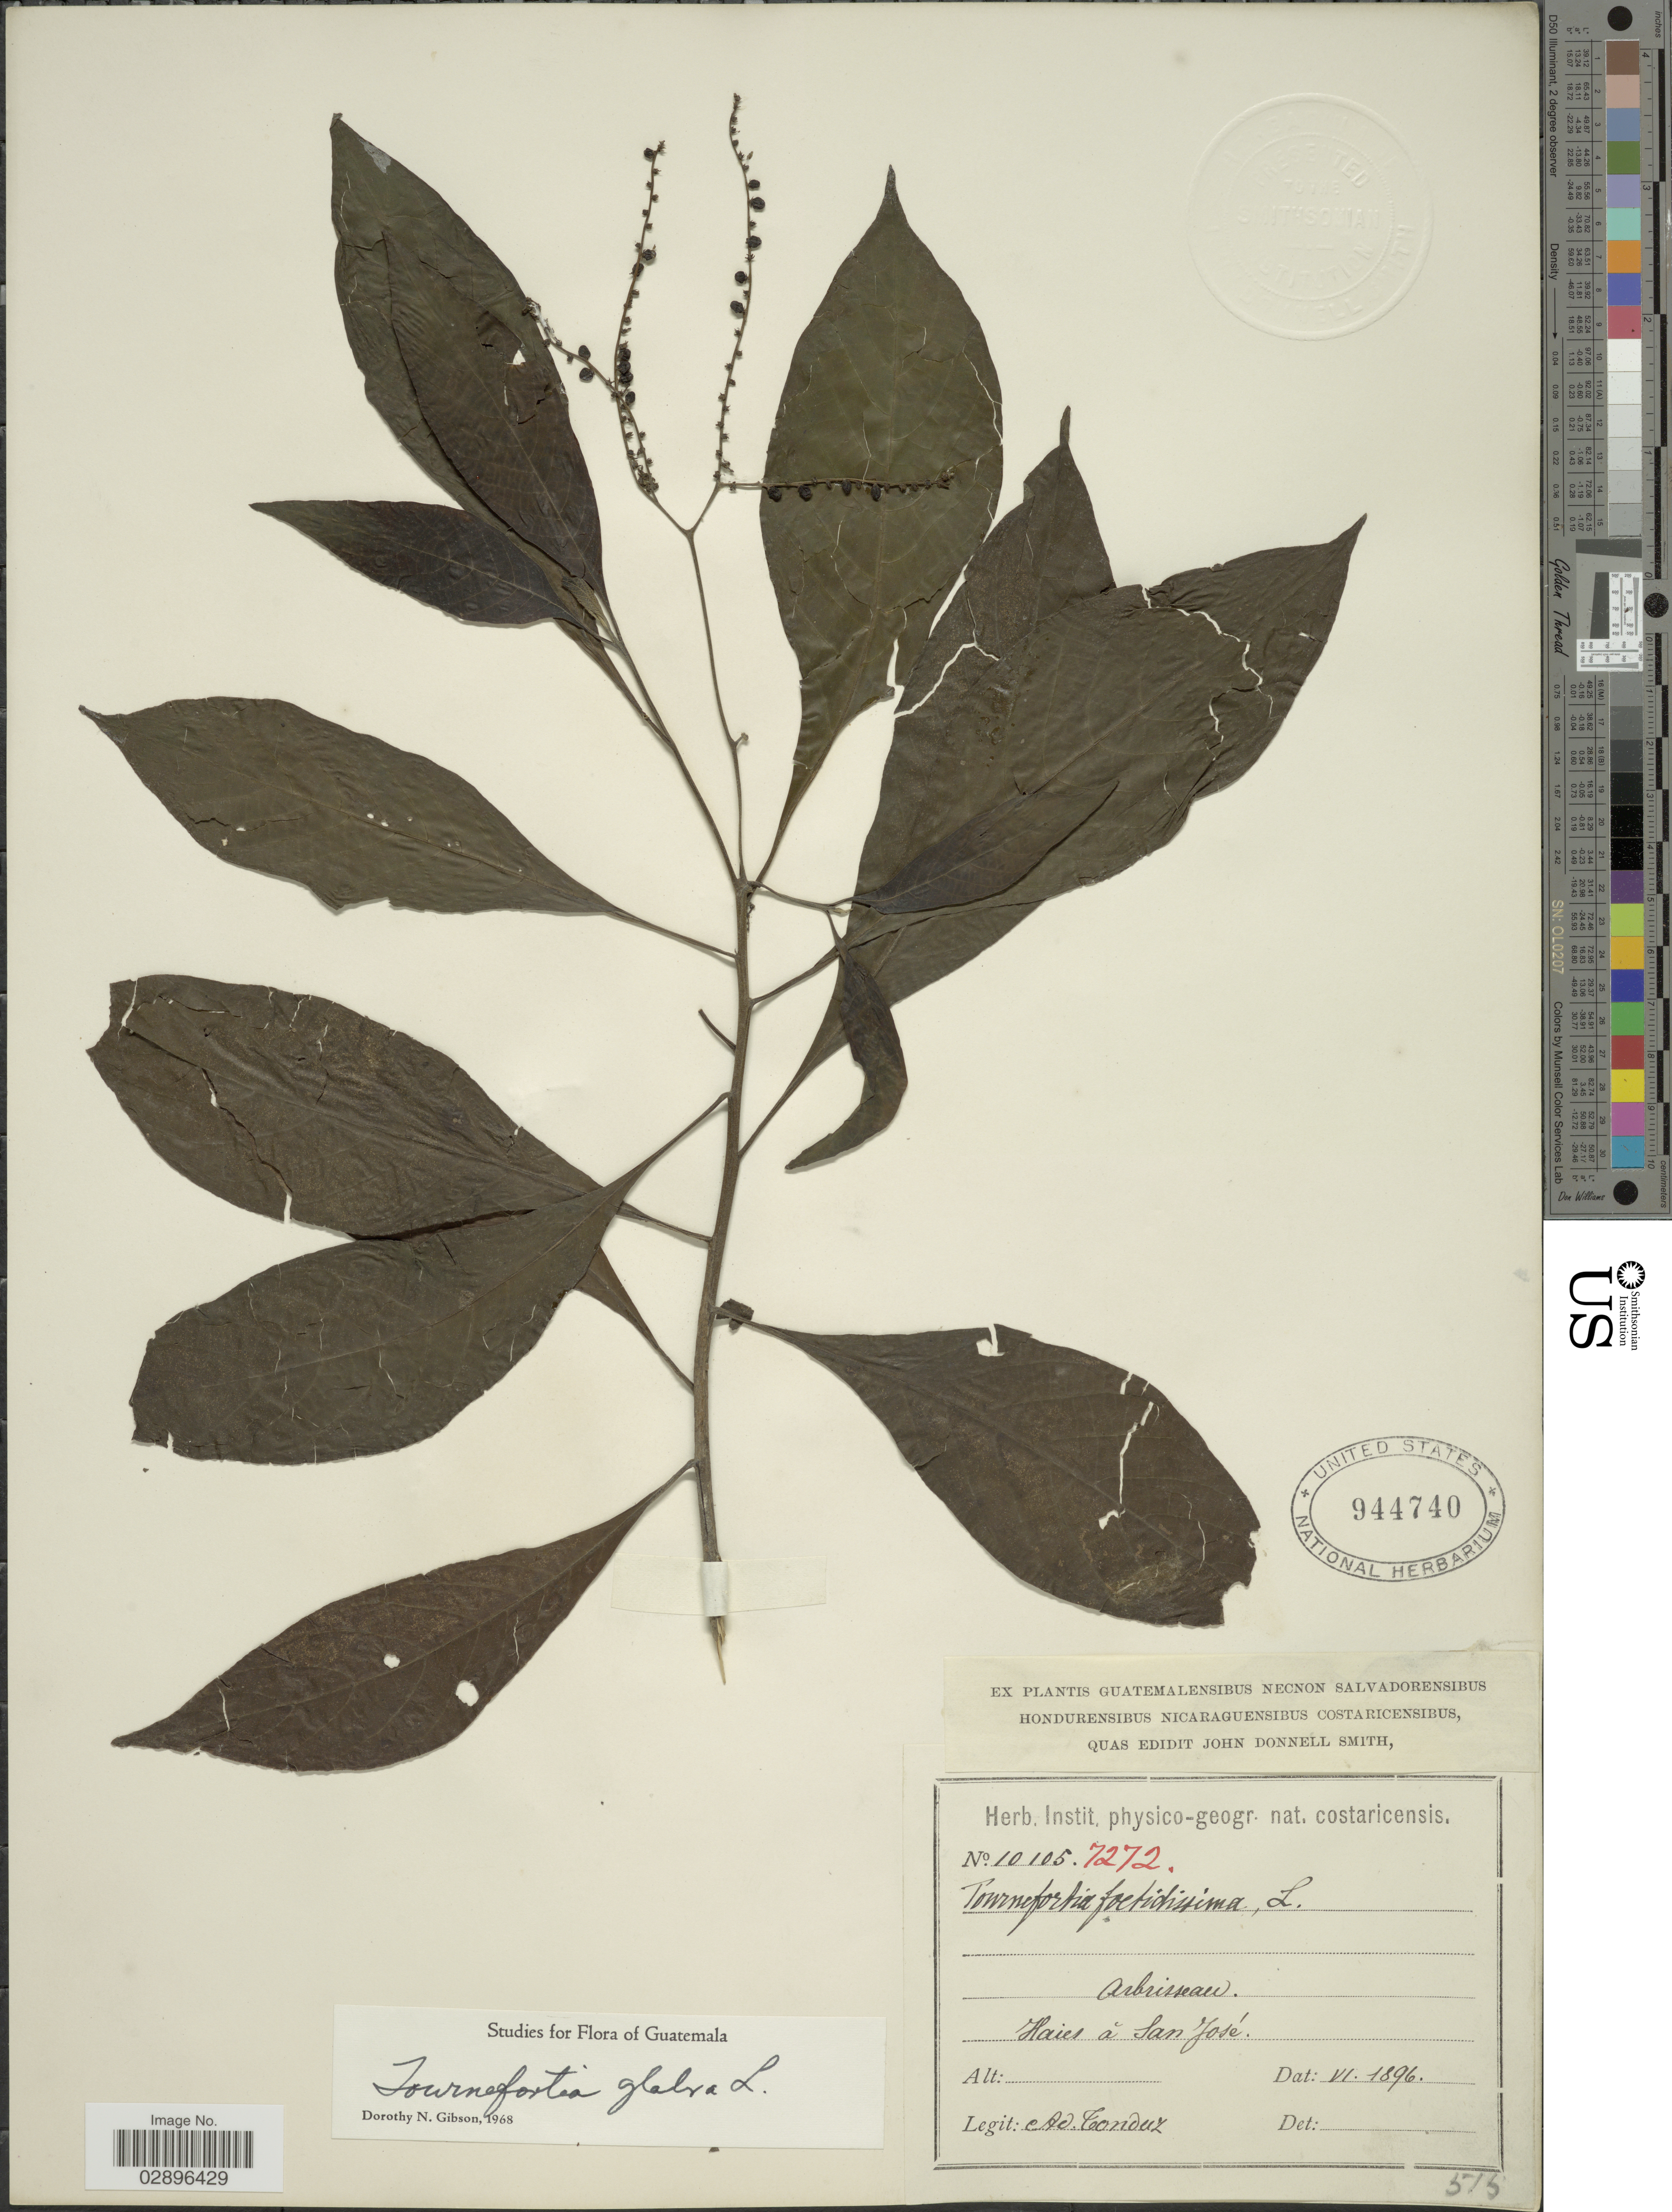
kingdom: Plantae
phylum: Tracheophyta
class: Magnoliopsida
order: Boraginales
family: Heliotropiaceae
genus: Tournefortia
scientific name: Tournefortia glabra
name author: L.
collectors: A. Tonduz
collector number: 10105/7272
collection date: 1896-06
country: Costa Rica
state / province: San José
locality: Hacies á San José.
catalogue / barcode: US 944740